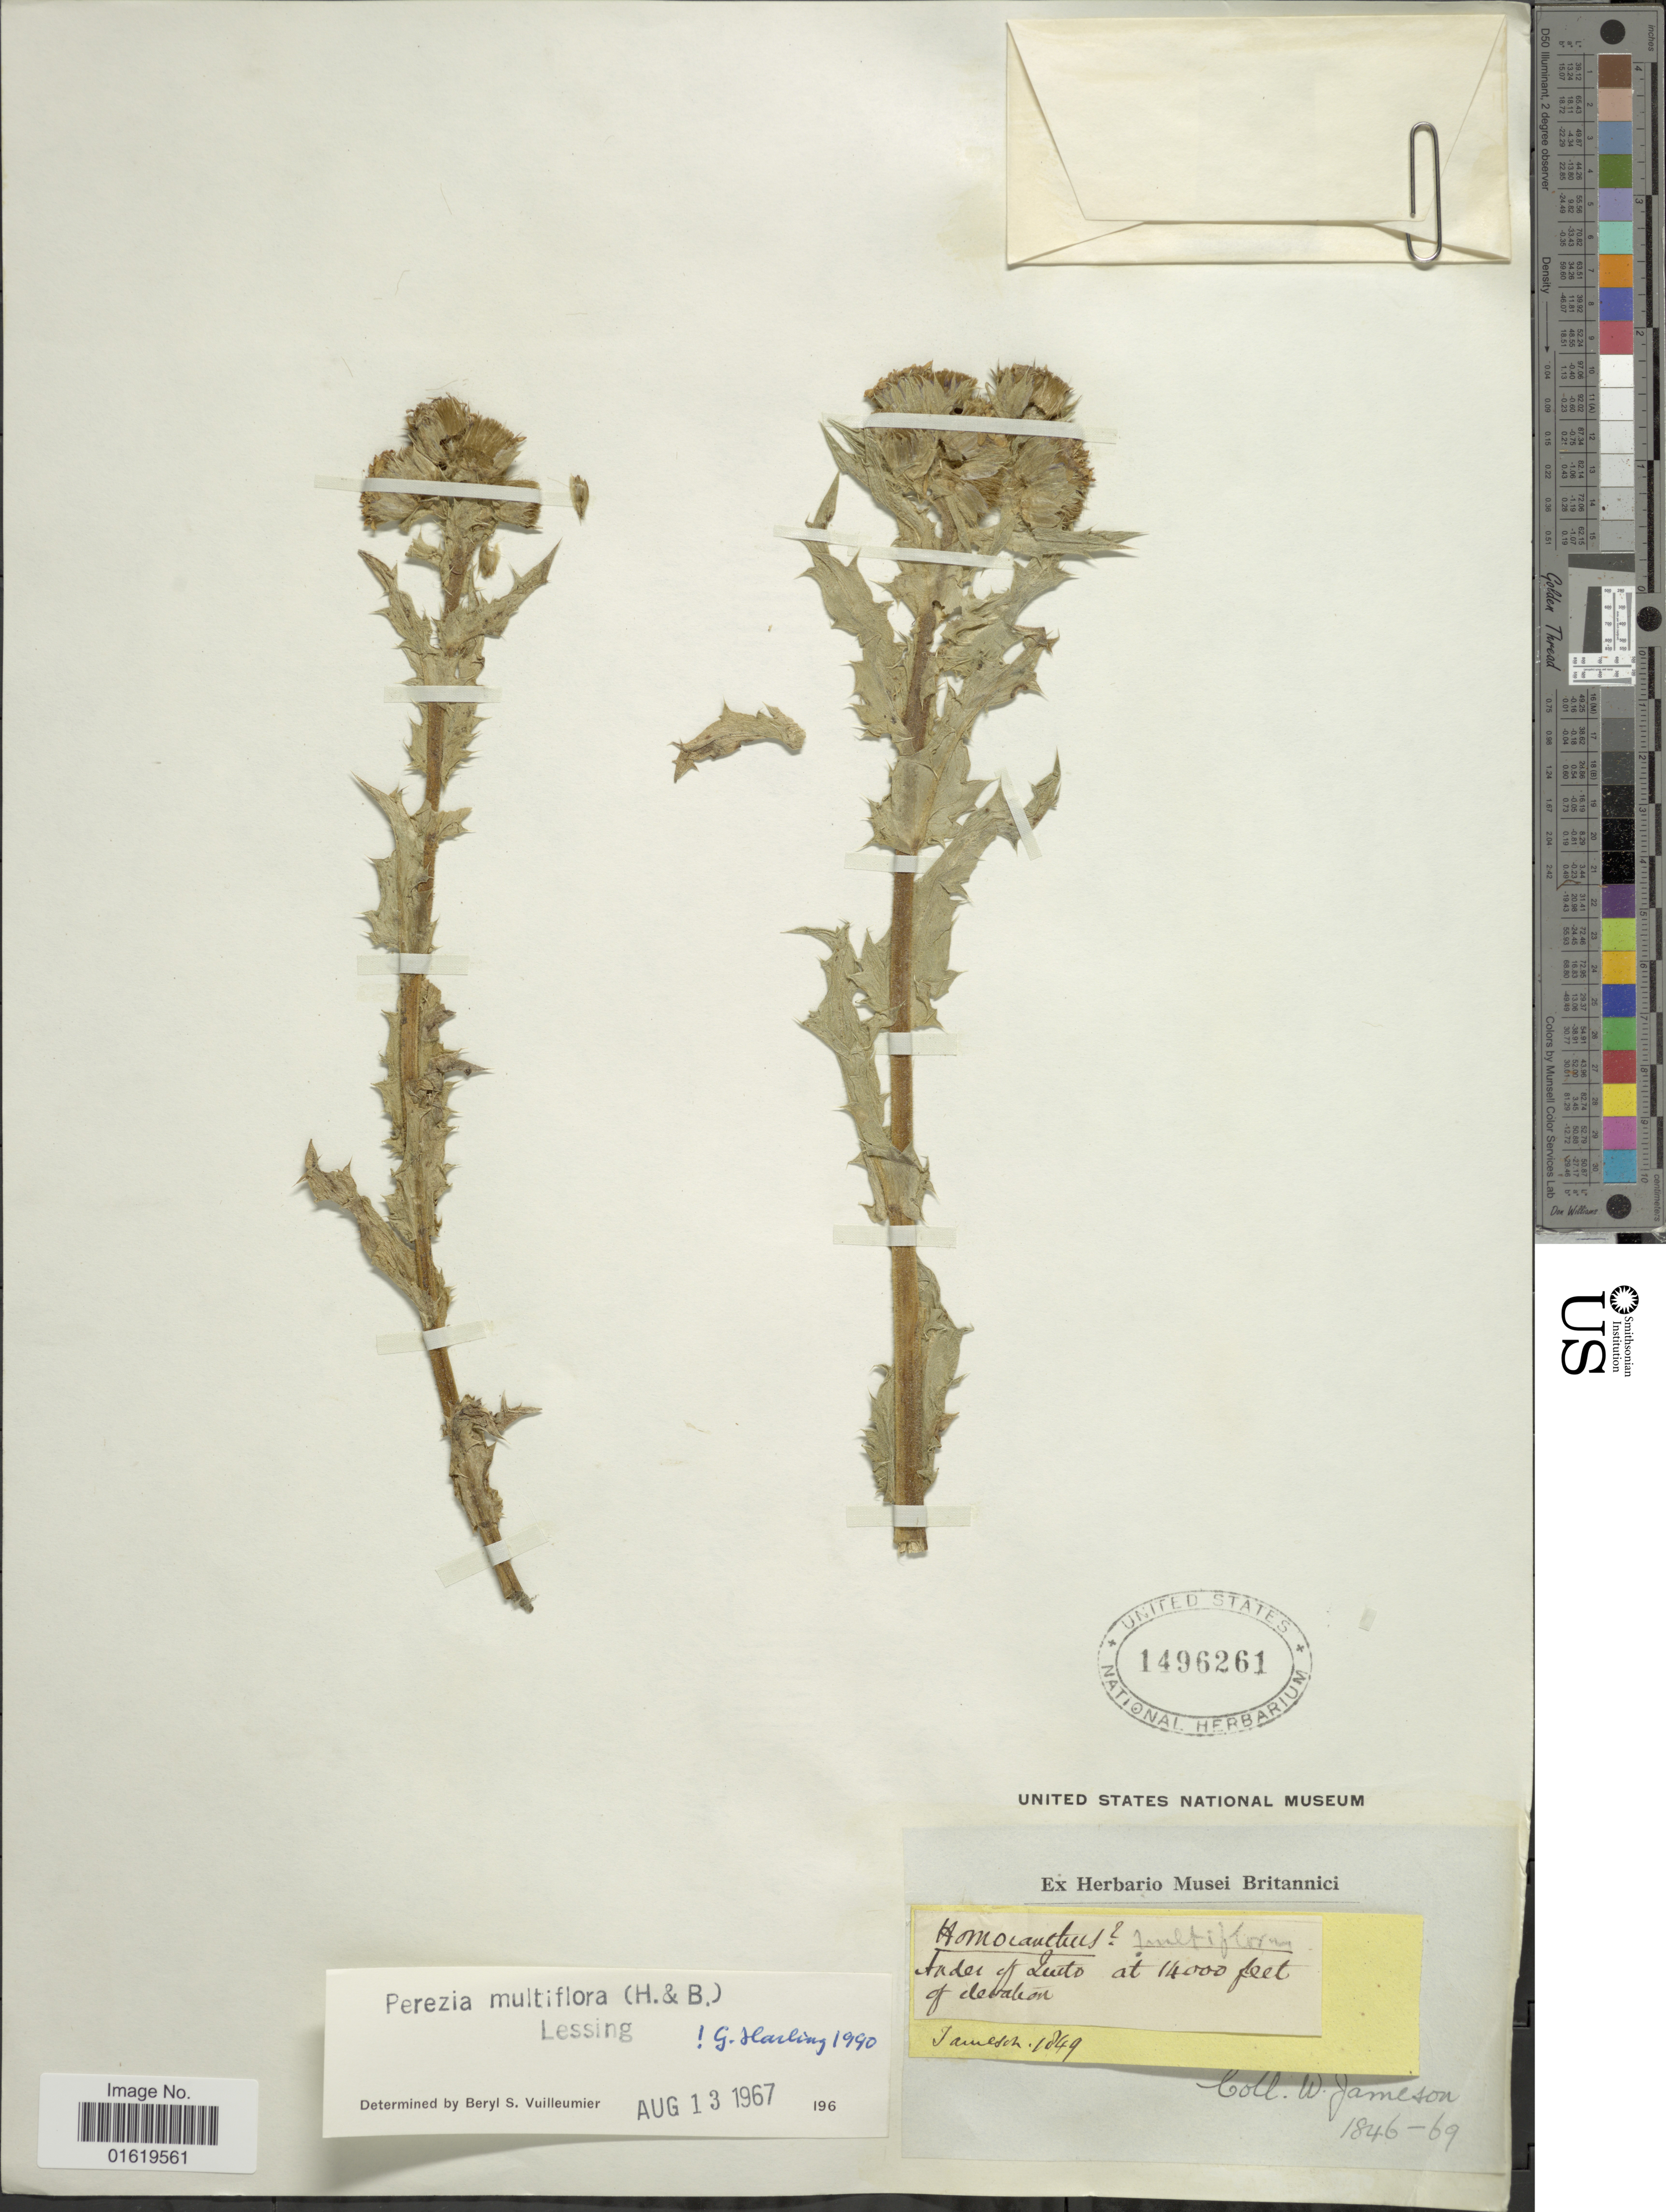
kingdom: Plantae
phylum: Tracheophyta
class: Magnoliopsida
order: Asterales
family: Asteraceae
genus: Perezia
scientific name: Perezia multiflora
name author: Less.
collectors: W. Jameson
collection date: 1849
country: Ecuador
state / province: Pichincha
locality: Andes of Quito.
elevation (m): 4267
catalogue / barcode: US 1496261